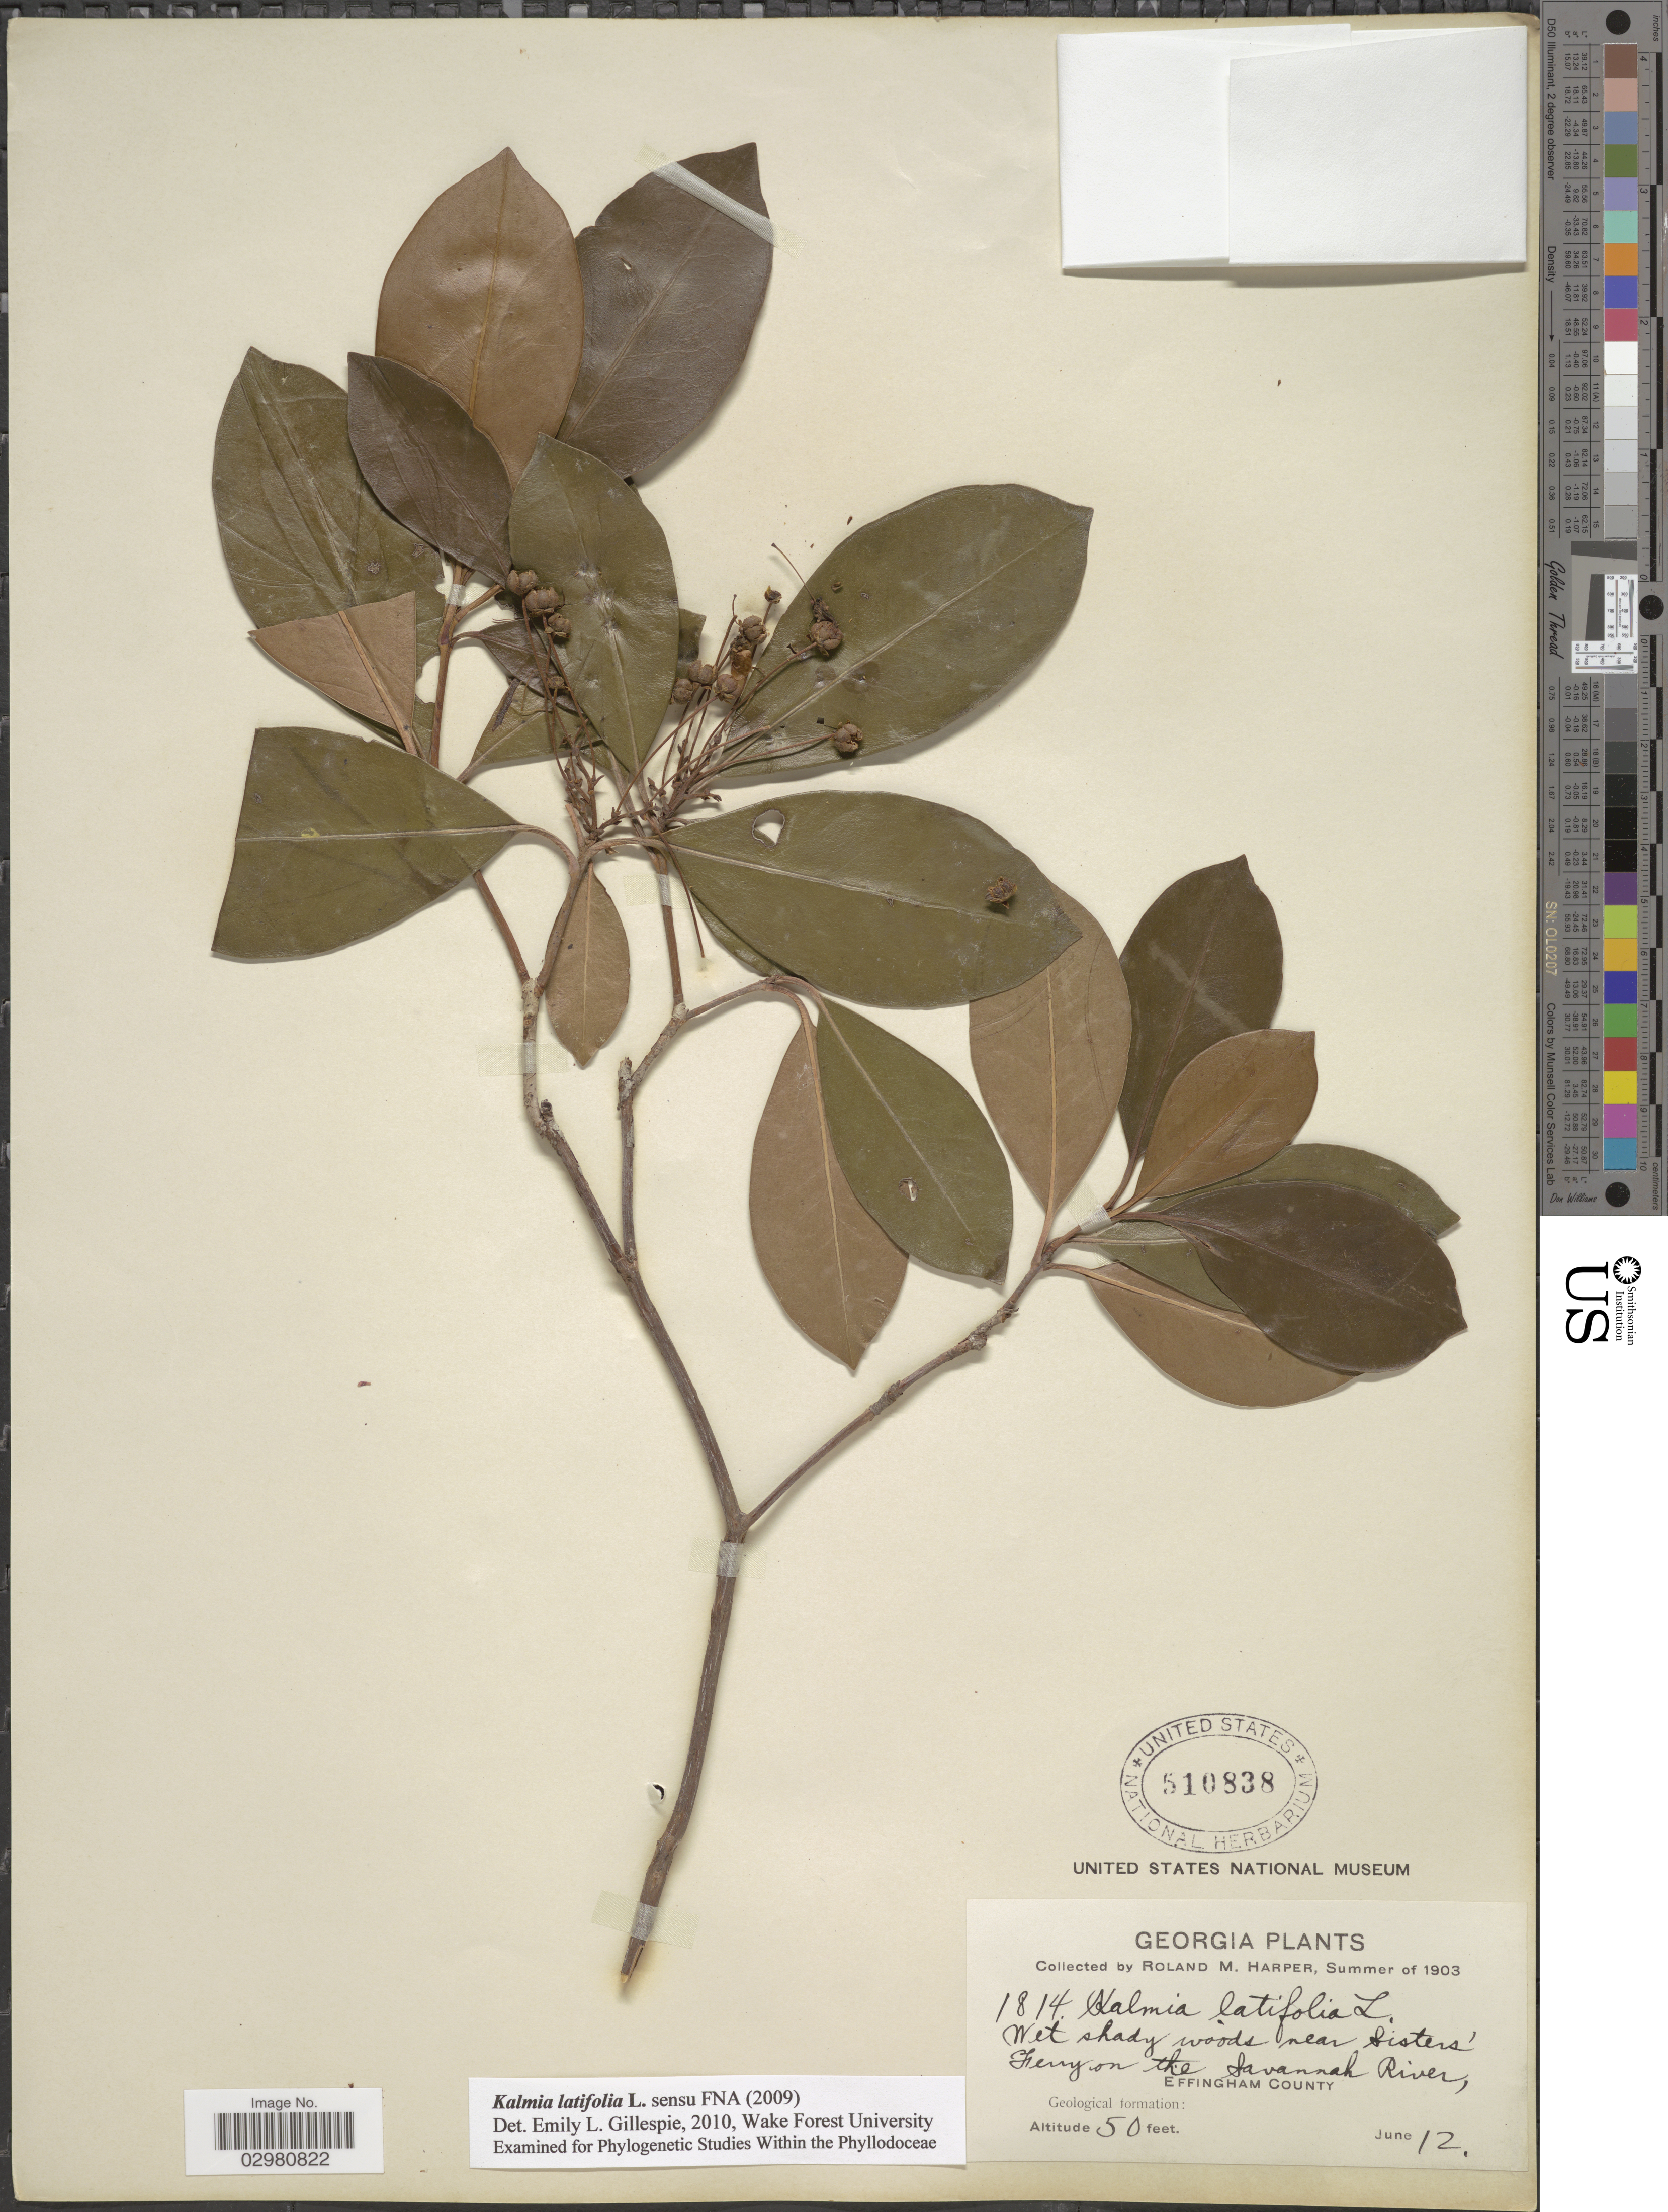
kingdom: Plantae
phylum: Tracheophyta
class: Magnoliopsida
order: Ericales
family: Ericaceae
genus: Kalmia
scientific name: Kalmia latifolia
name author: L.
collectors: R. M. Harper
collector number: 1814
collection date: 1903-06-12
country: United States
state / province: Georgia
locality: Near Sister's Ferry on the Savannah River, Effingham County.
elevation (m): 15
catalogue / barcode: US 510838